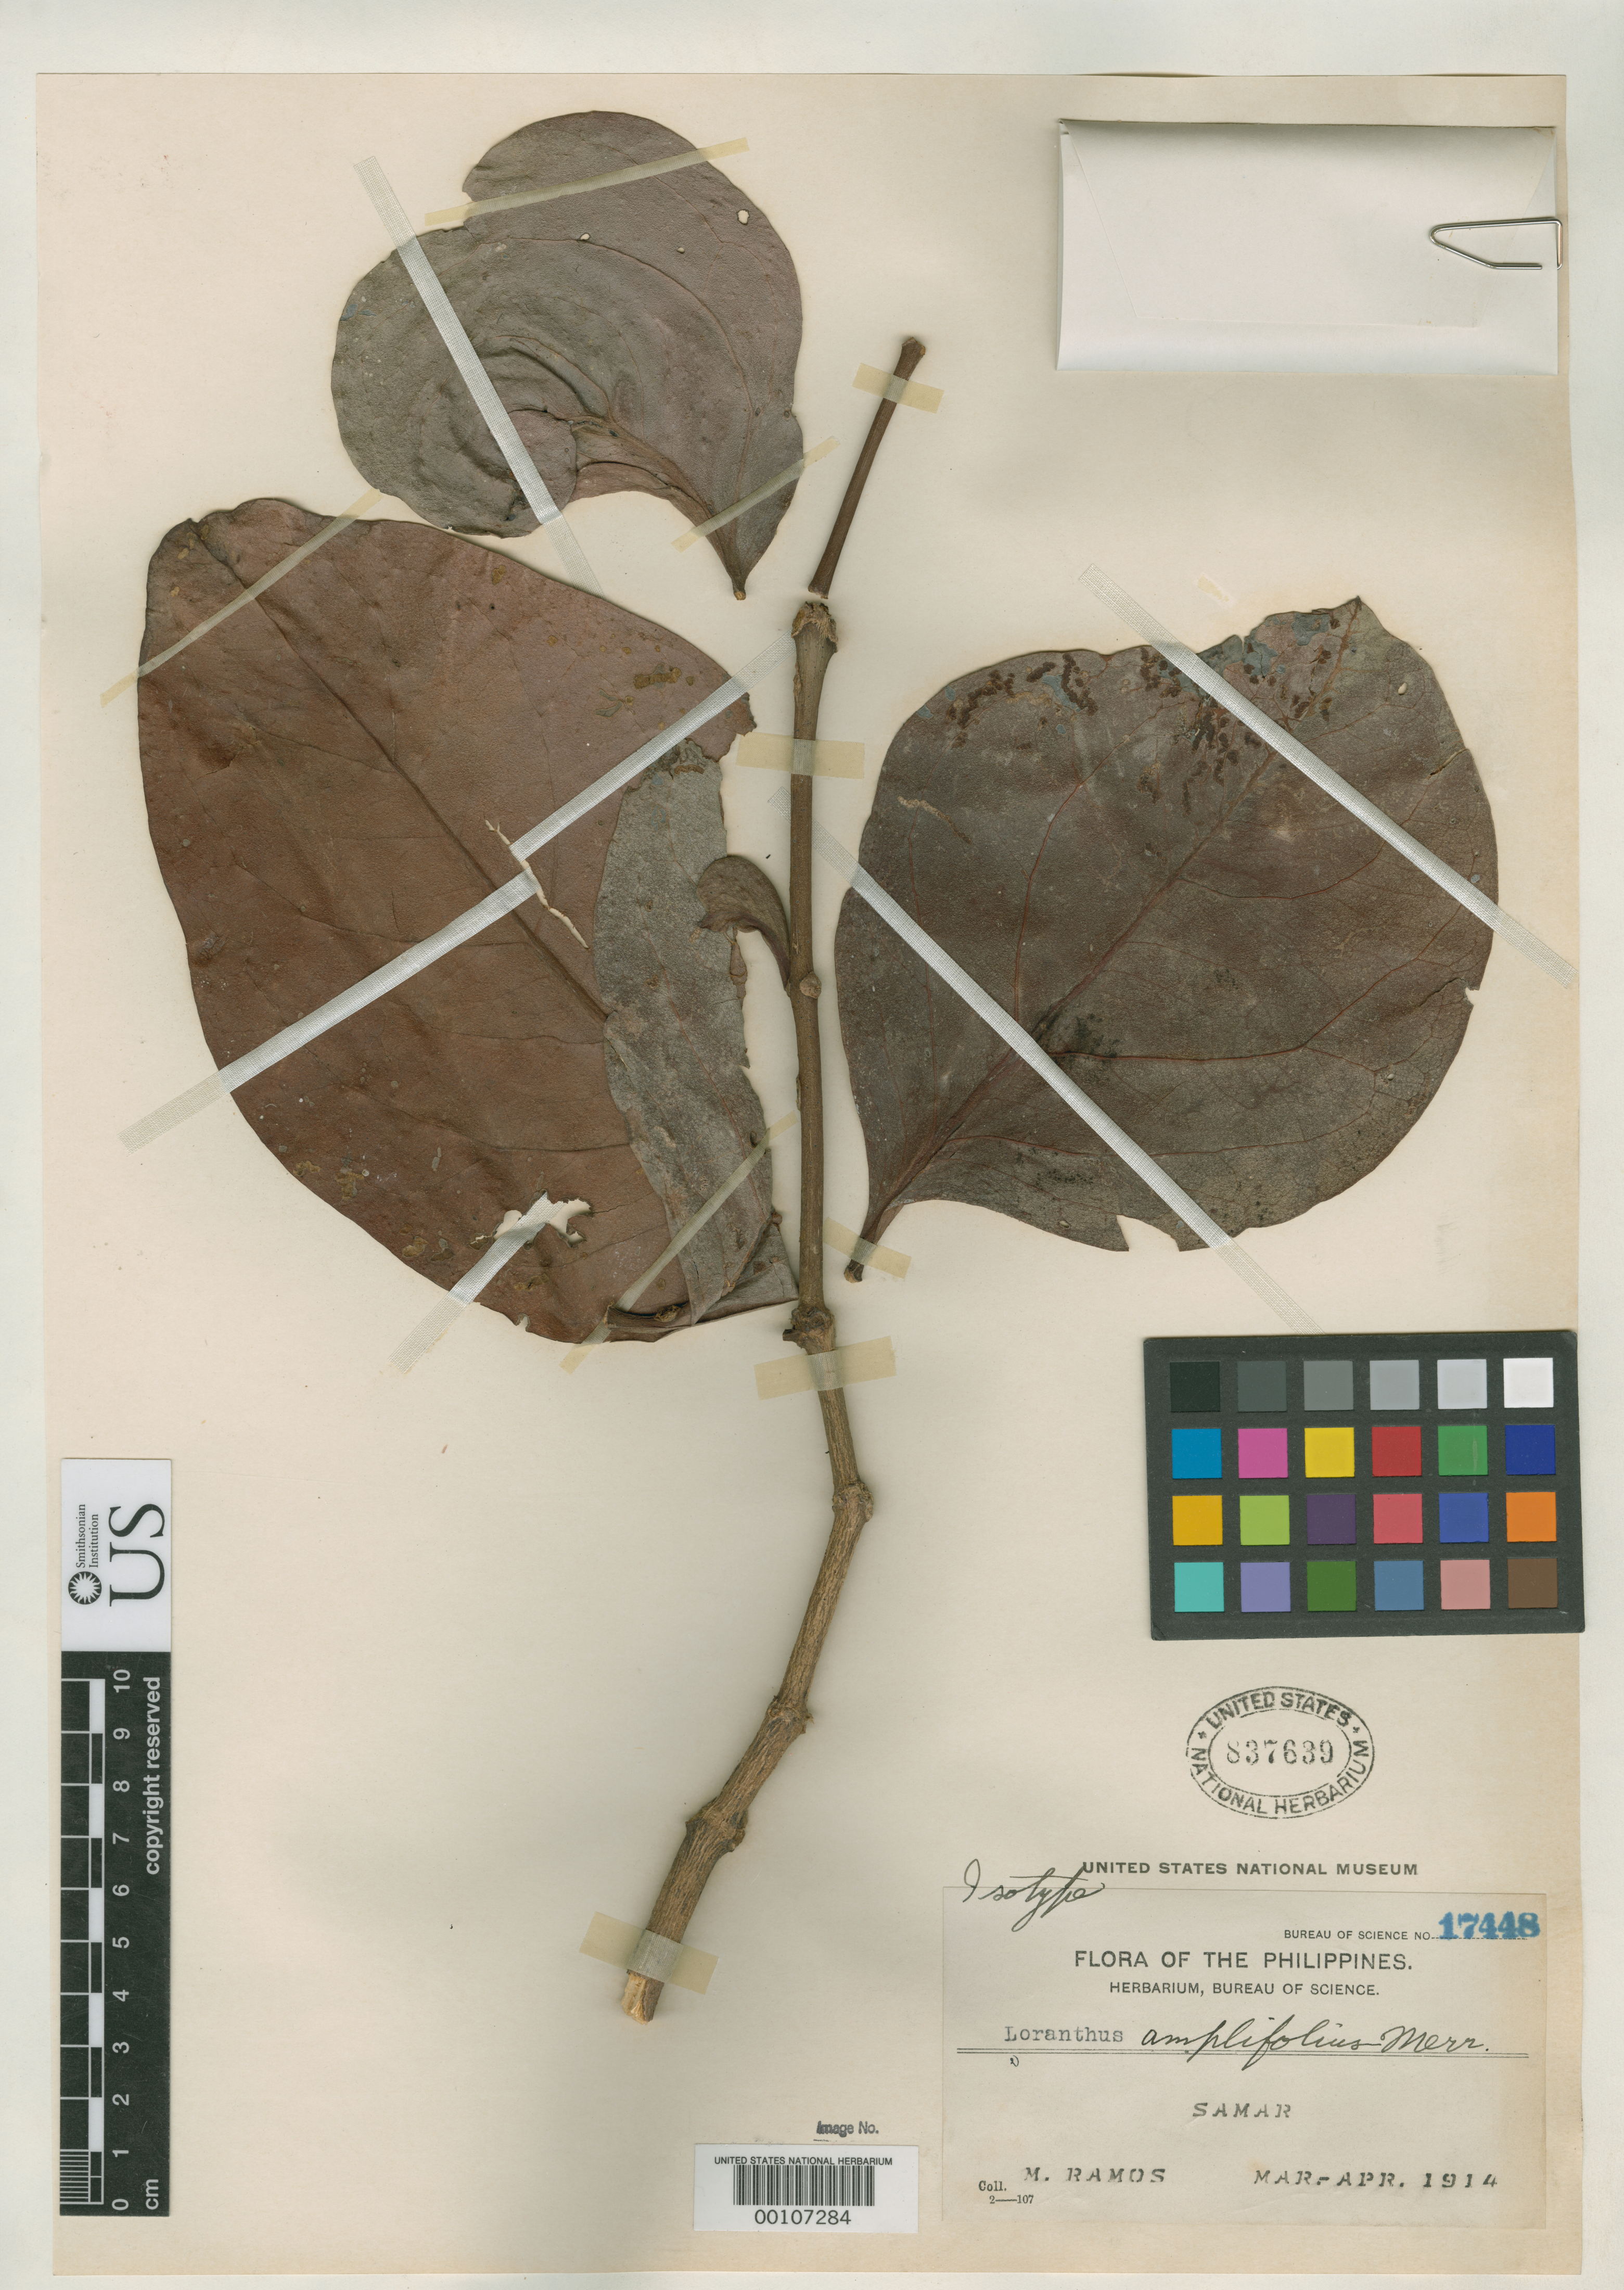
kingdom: Plantae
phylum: Tracheophyta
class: Magnoliopsida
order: Santalales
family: Loranthaceae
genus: Loranthus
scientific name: Loranthus amplifolius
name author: Merr.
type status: Isotype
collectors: M. Ramos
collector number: Bur. Sci. 17448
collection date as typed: Mar 1914 to -- Apr 1944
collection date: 1914-03/1944-04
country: Philippines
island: Samar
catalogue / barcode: US 837639